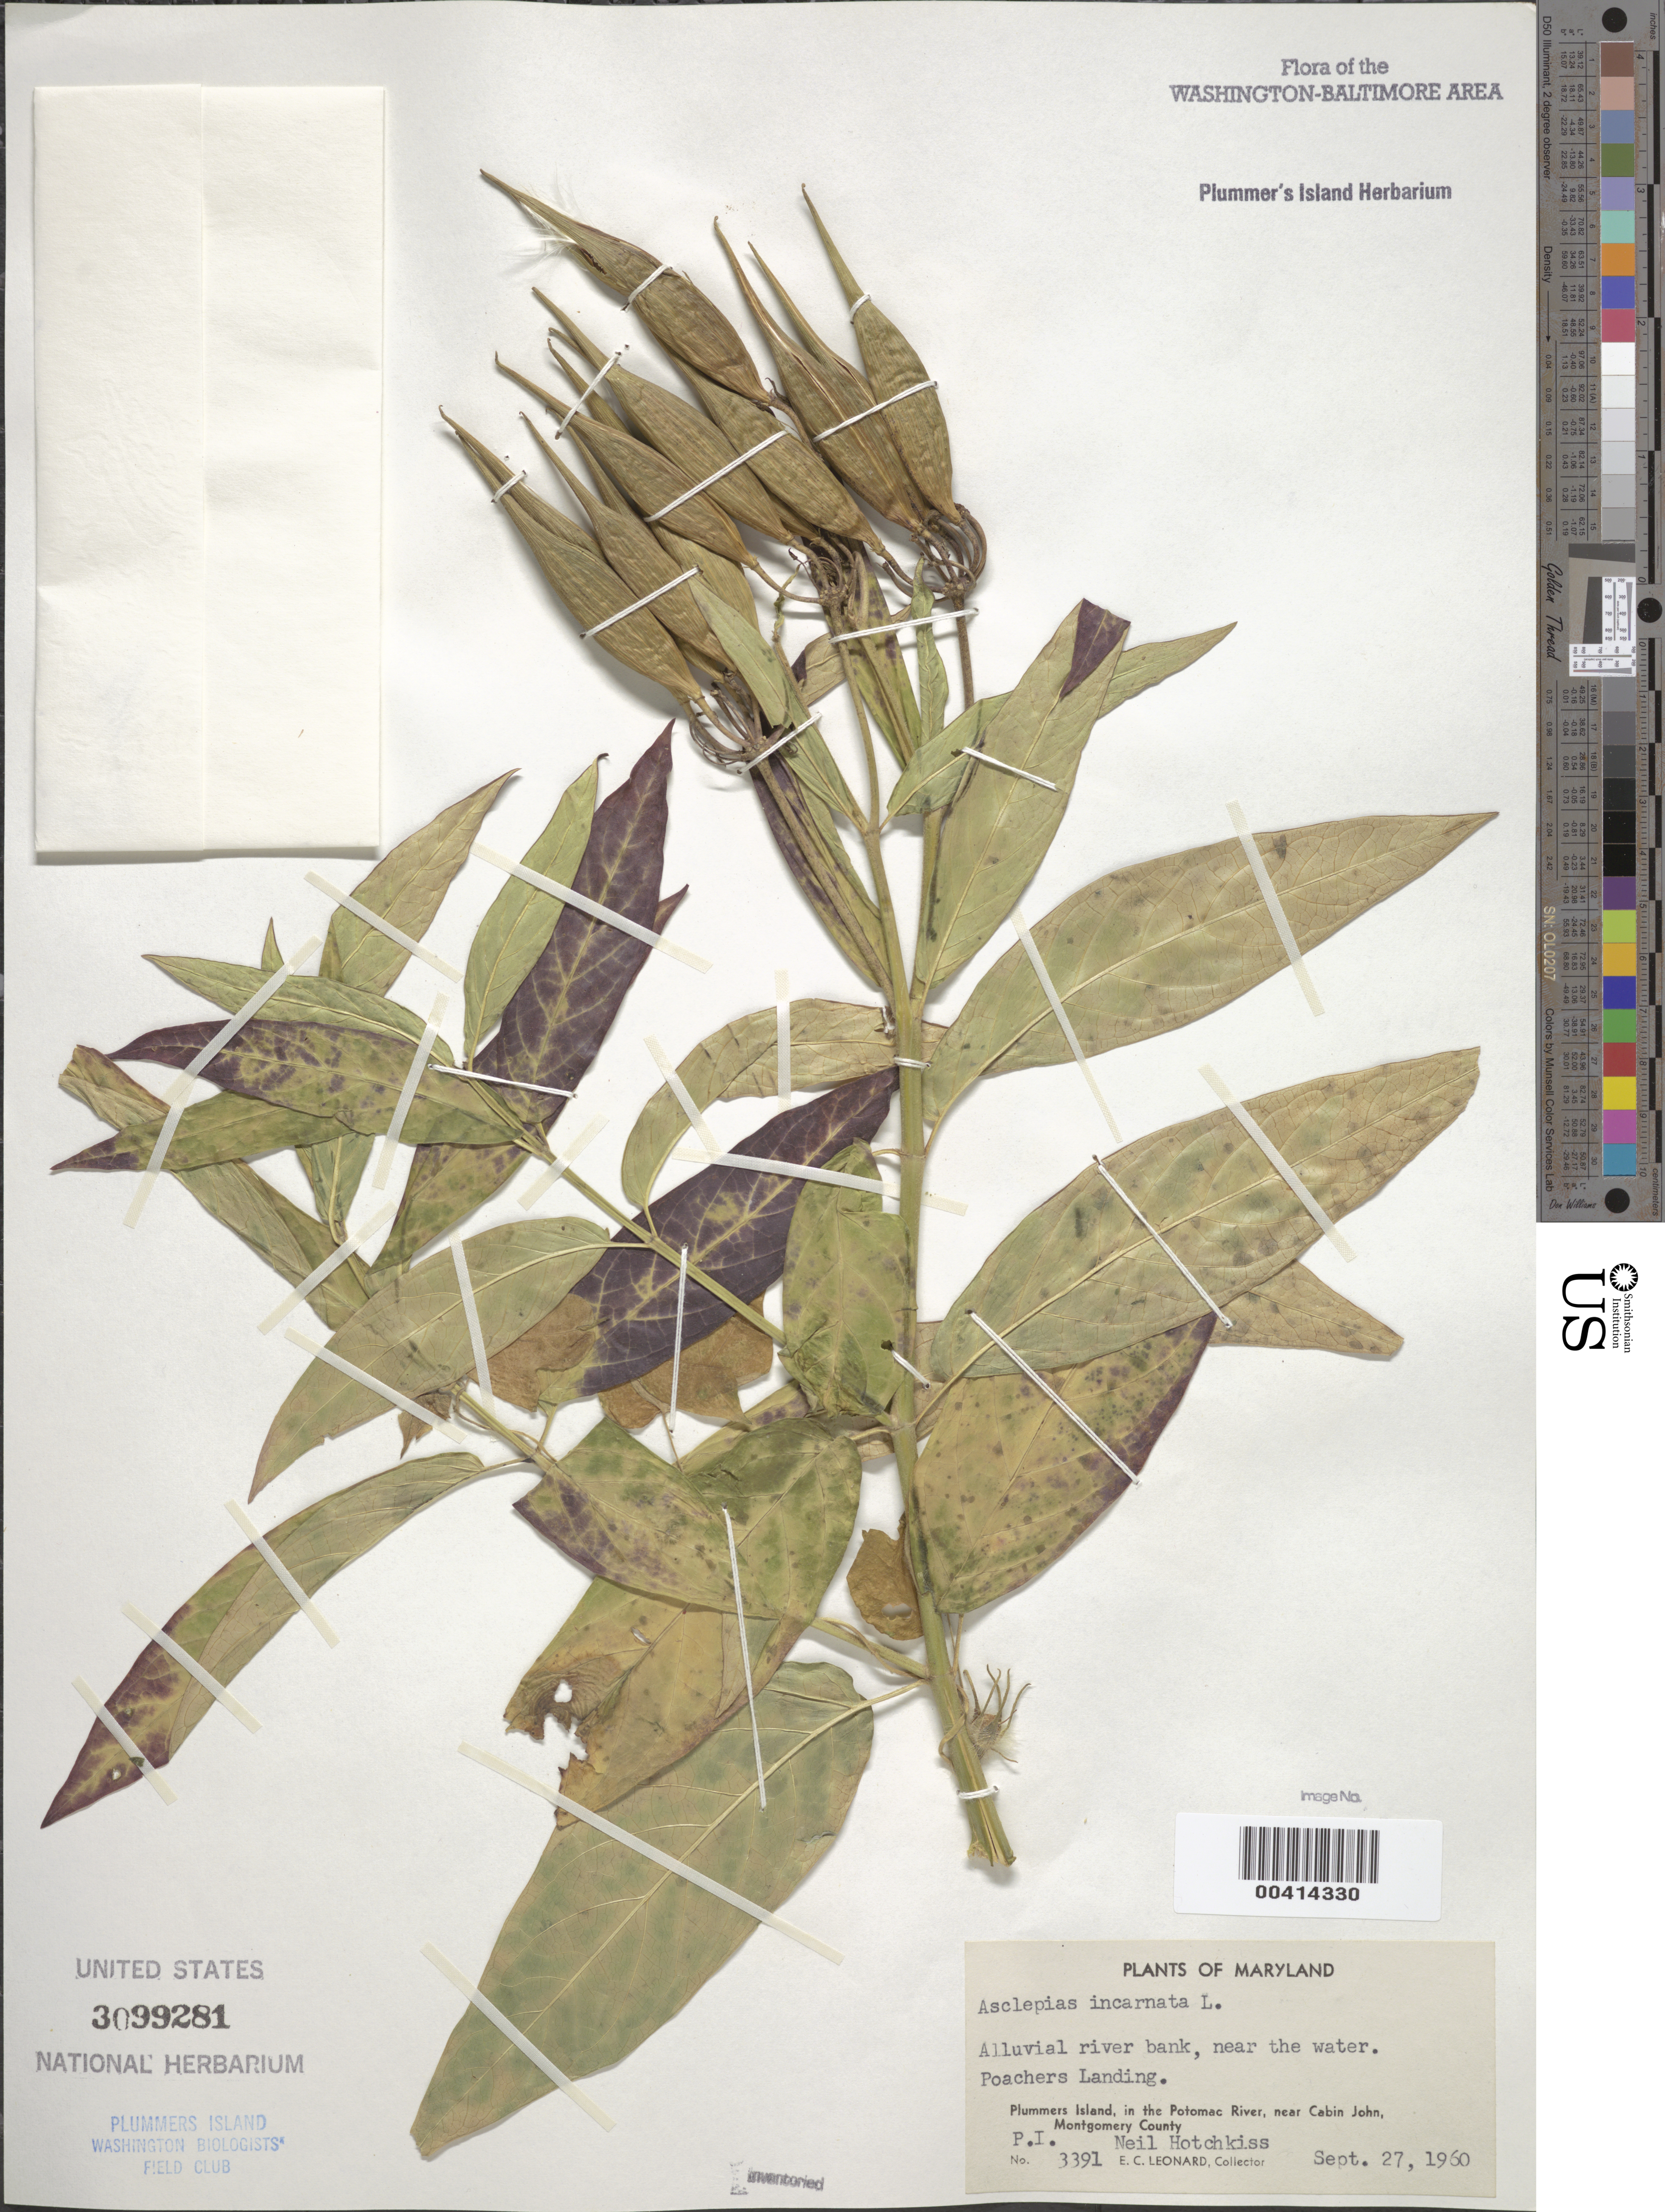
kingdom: Plantae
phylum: Tracheophyta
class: Magnoliopsida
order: Gentianales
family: Apocynaceae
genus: Asclepias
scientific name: Asclepias incarnata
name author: L.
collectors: E. C. Leonard & N. Hotchkiss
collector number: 3391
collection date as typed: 27 Sep 1960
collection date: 1960-09-27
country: United States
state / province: Maryland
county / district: Montgomery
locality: sandy bank of Poachers Landing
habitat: Alluvial river bank, near the water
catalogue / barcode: US 3099281